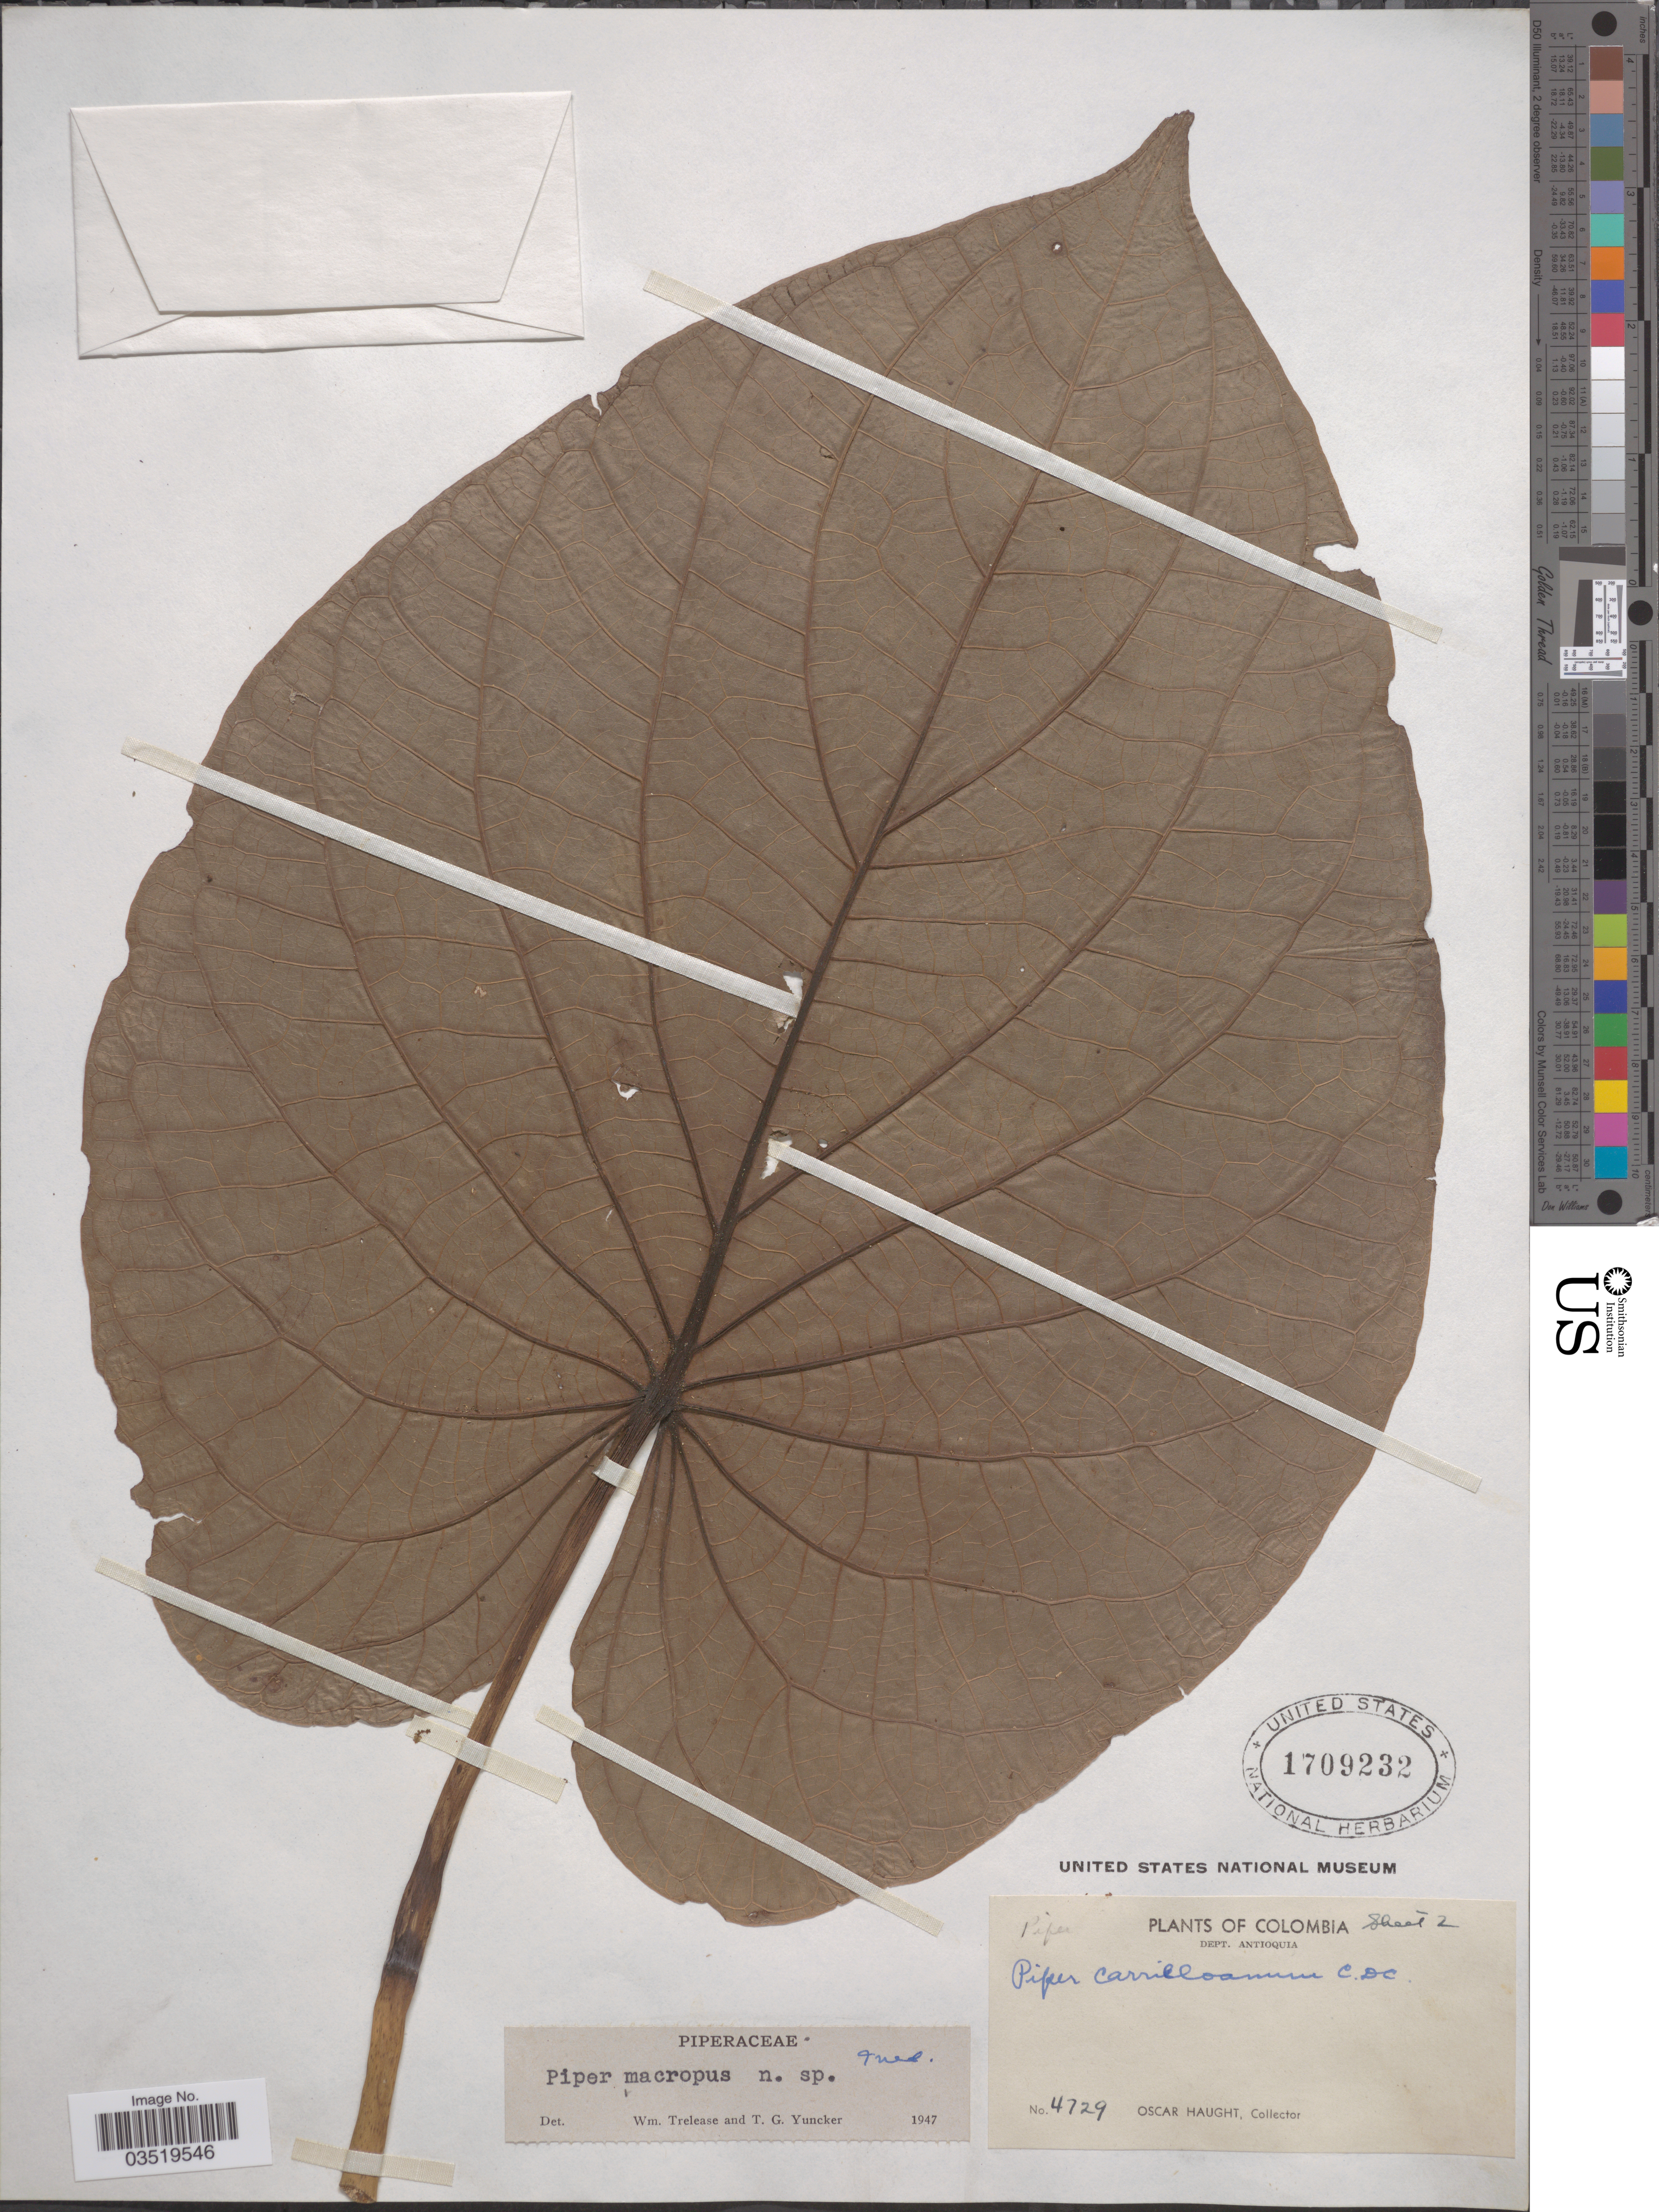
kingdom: Plantae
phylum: Tracheophyta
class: Magnoliopsida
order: Piperales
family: Piperaceae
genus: Piper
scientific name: Piper carrilloanum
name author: C. DC.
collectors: O. L. Haught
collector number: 4729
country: Colombia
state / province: Antioquia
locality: Dept. Antioquia.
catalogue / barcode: US 1709232